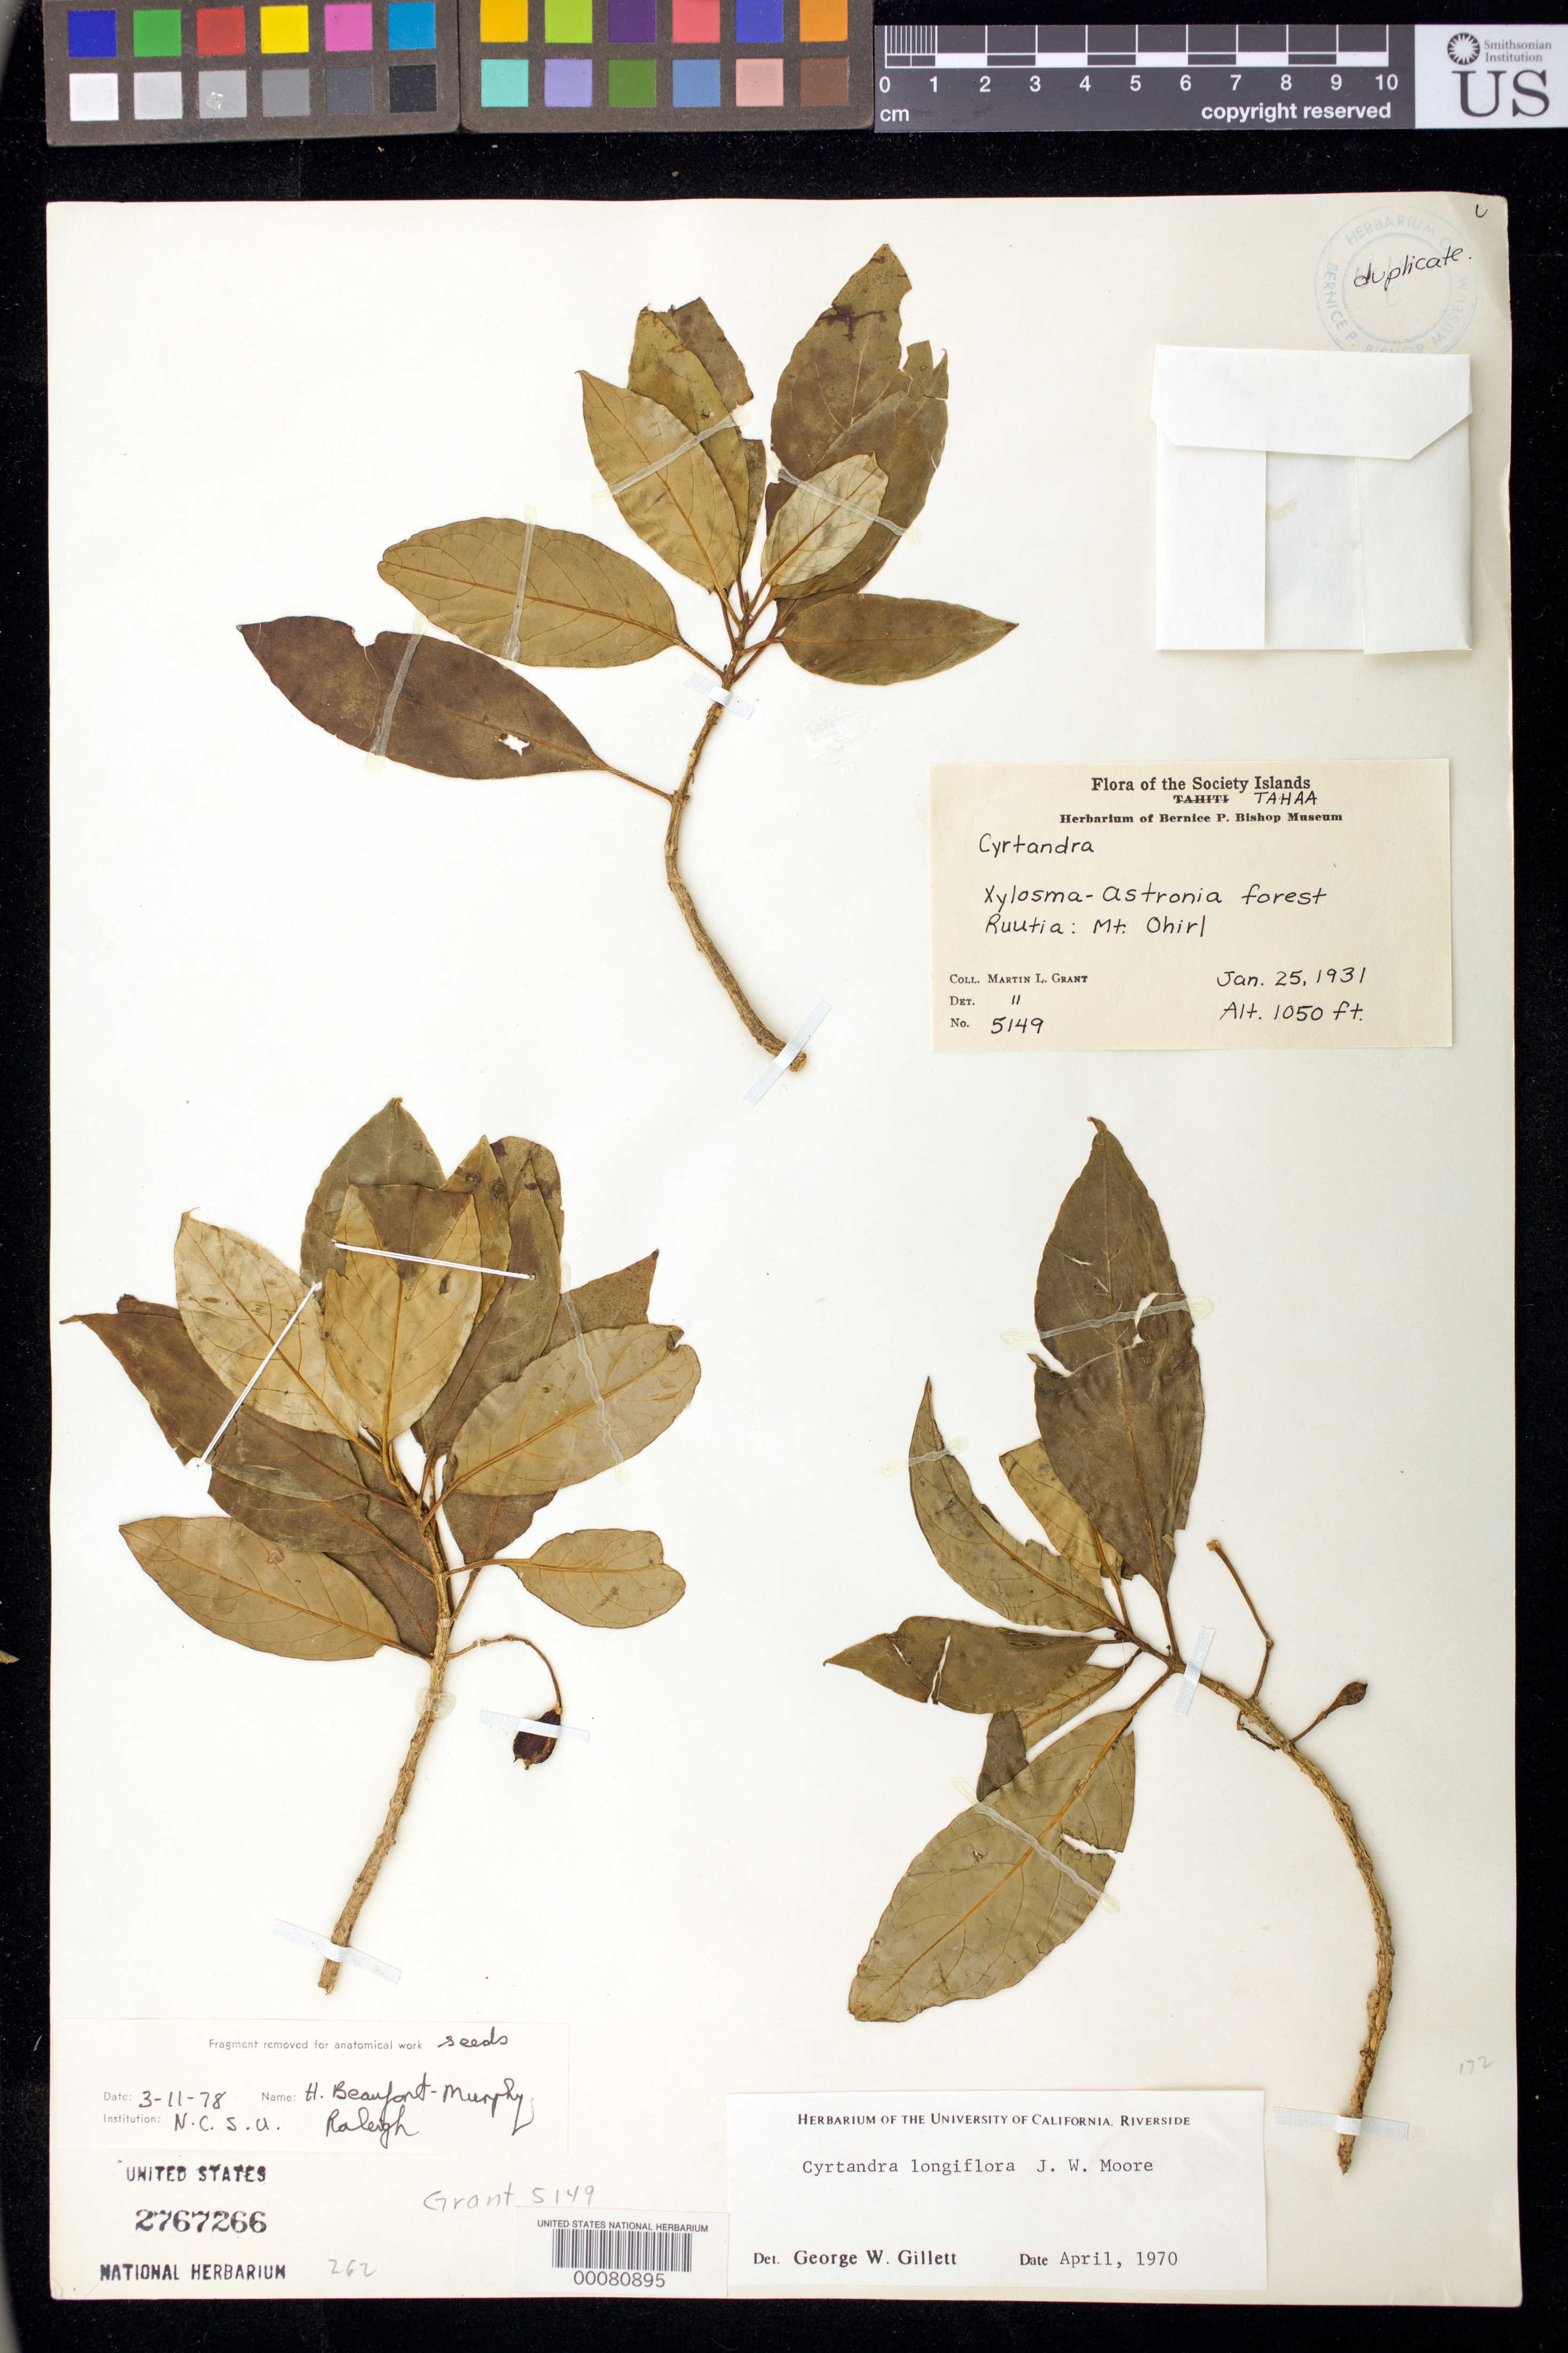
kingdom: Plantae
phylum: Tracheophyta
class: Magnoliopsida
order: Lamiales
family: Gesneriaceae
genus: Cyrtandra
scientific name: Cyrtandra longiflora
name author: J.W. Moore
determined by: Gillett, G. W.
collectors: M. L. Grant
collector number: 5149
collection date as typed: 25 Jan 1931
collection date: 1931-01-25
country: French Polynesia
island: Tahaa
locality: Tahaa, ruutia, mt ohirl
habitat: Xylosma-astronia forest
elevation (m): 320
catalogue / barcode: US 2767266